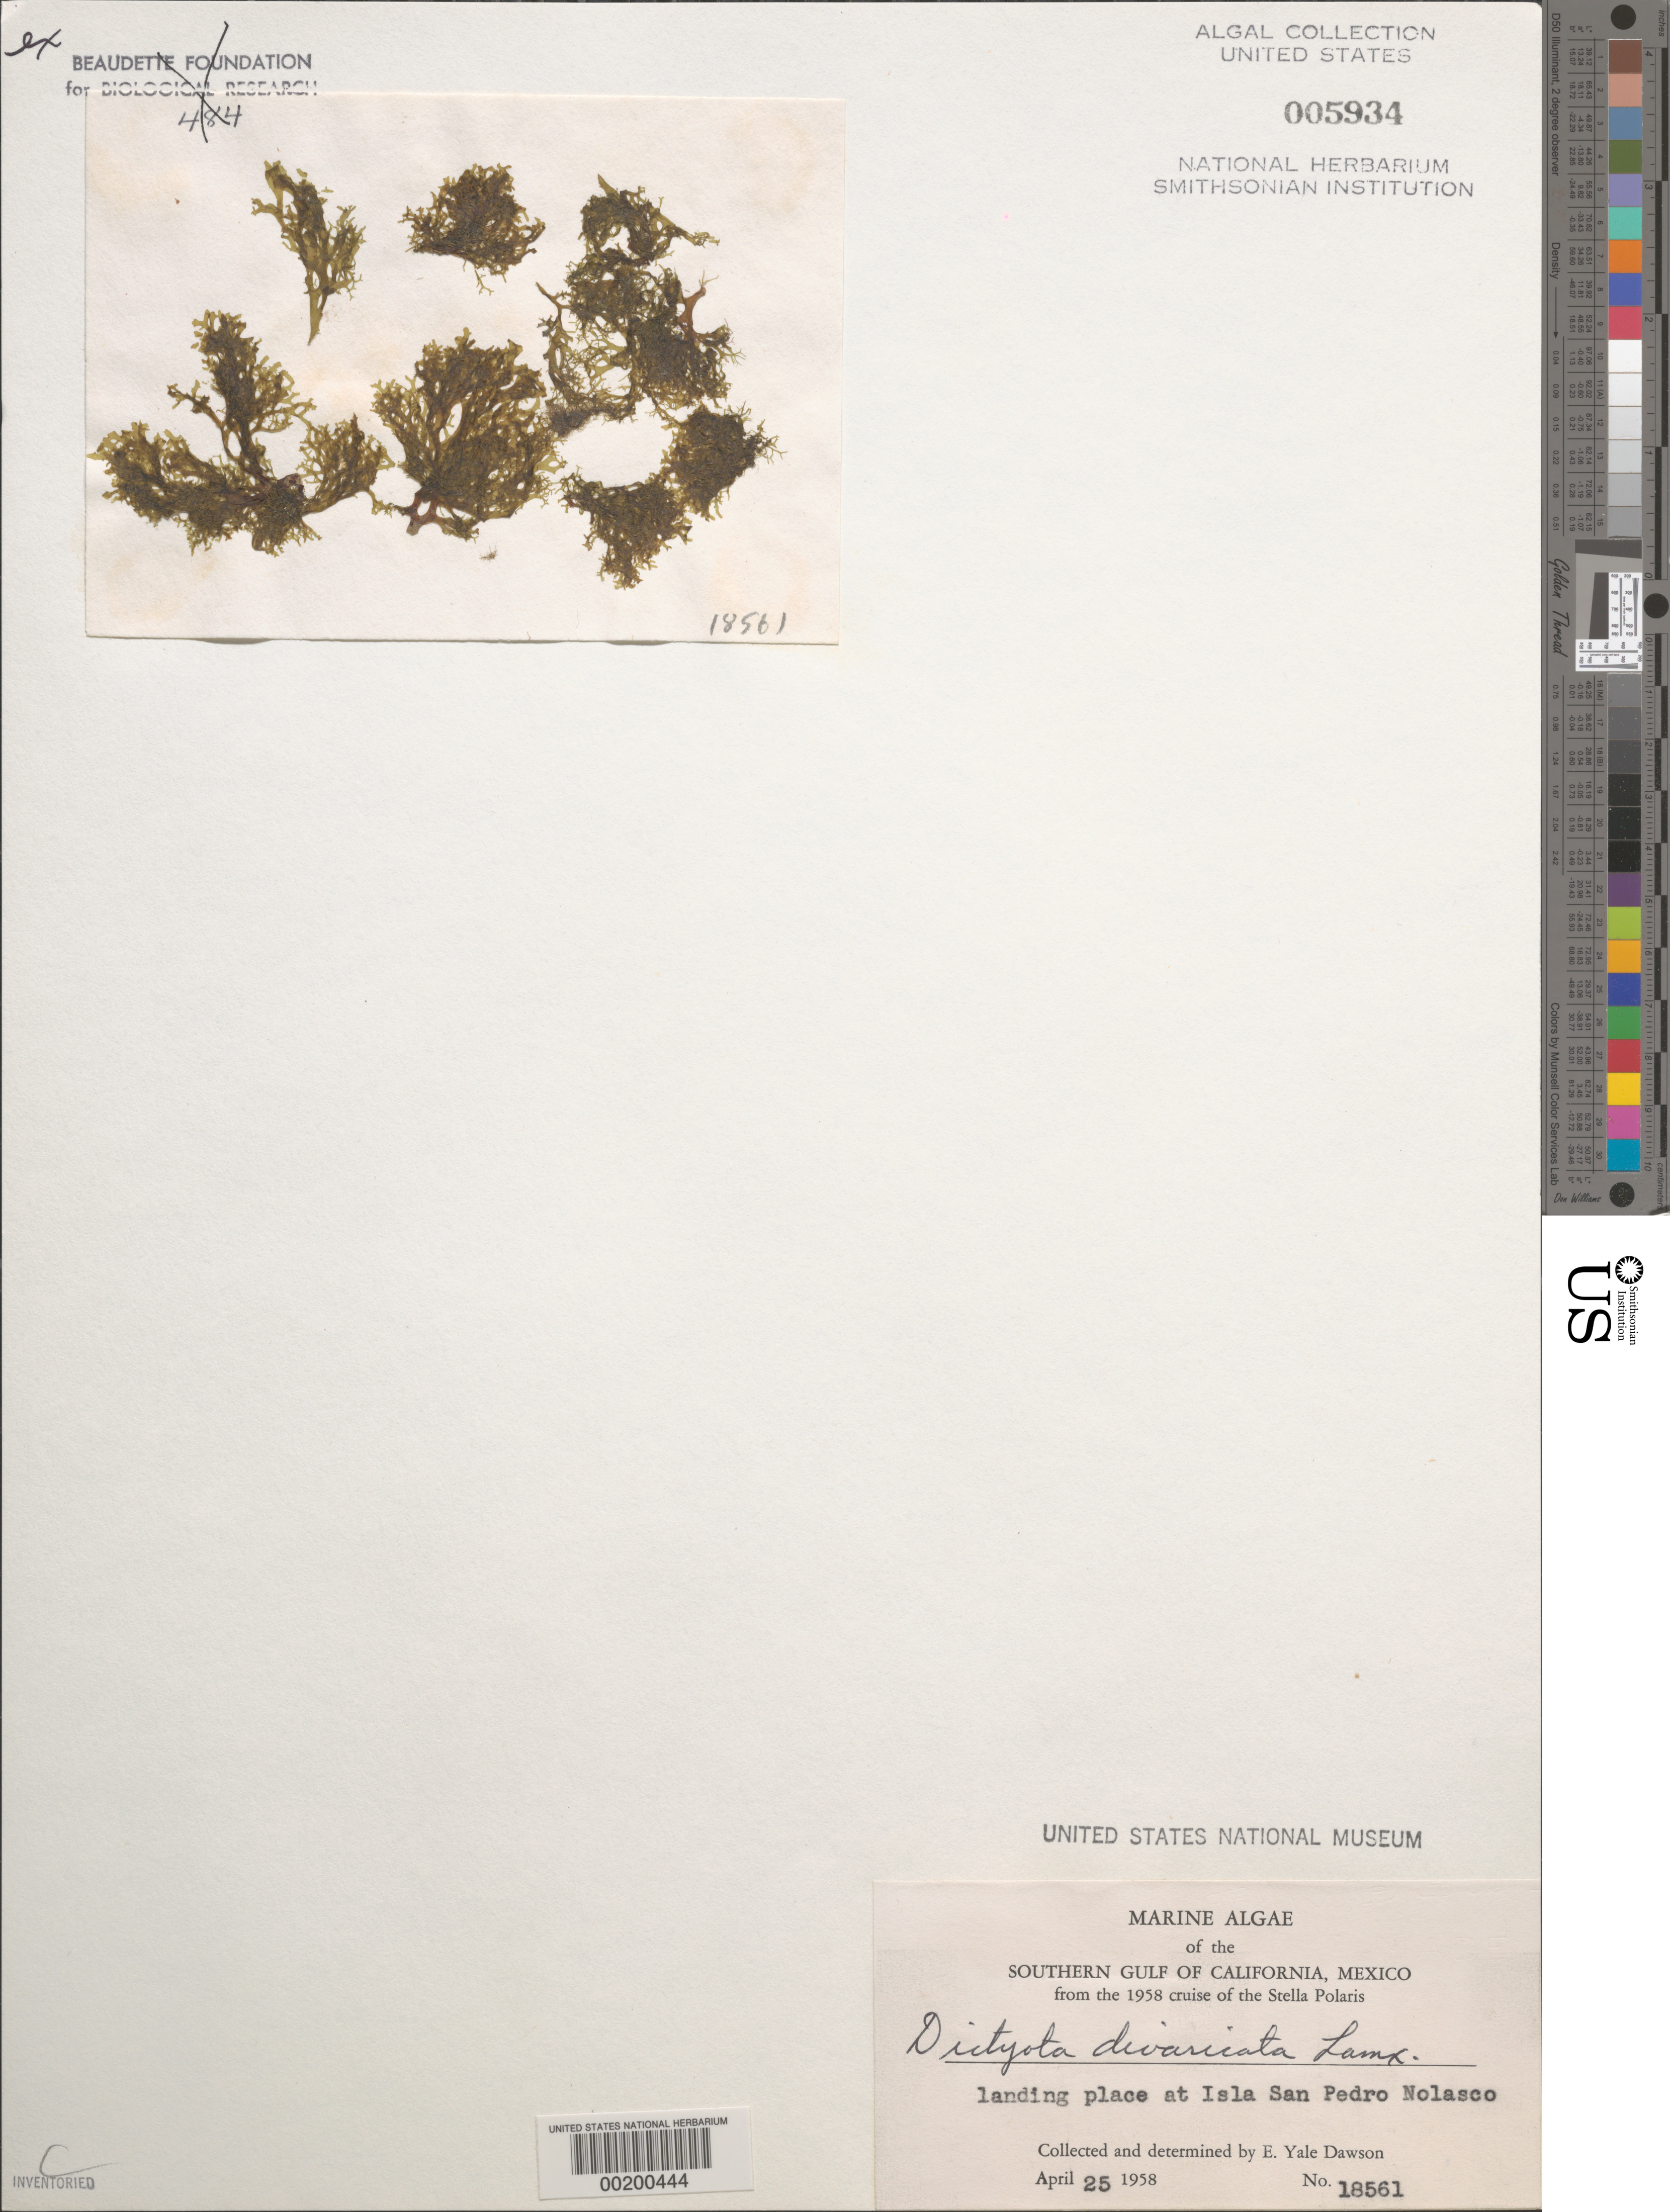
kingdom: Chromista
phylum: Ochrophyta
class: Phaeophyceae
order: Dictyotales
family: Dictyotaceae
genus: Dictyota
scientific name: Dictyota divaricata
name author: J.V.Lamouroux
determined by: Dawson, E. Y.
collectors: E. Y. Dawson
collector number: EYD 18561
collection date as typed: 25 Apr 1958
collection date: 1958-04-25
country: Mexico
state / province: Sonora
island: Isla San Pedro Nolasco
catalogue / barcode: US 5934